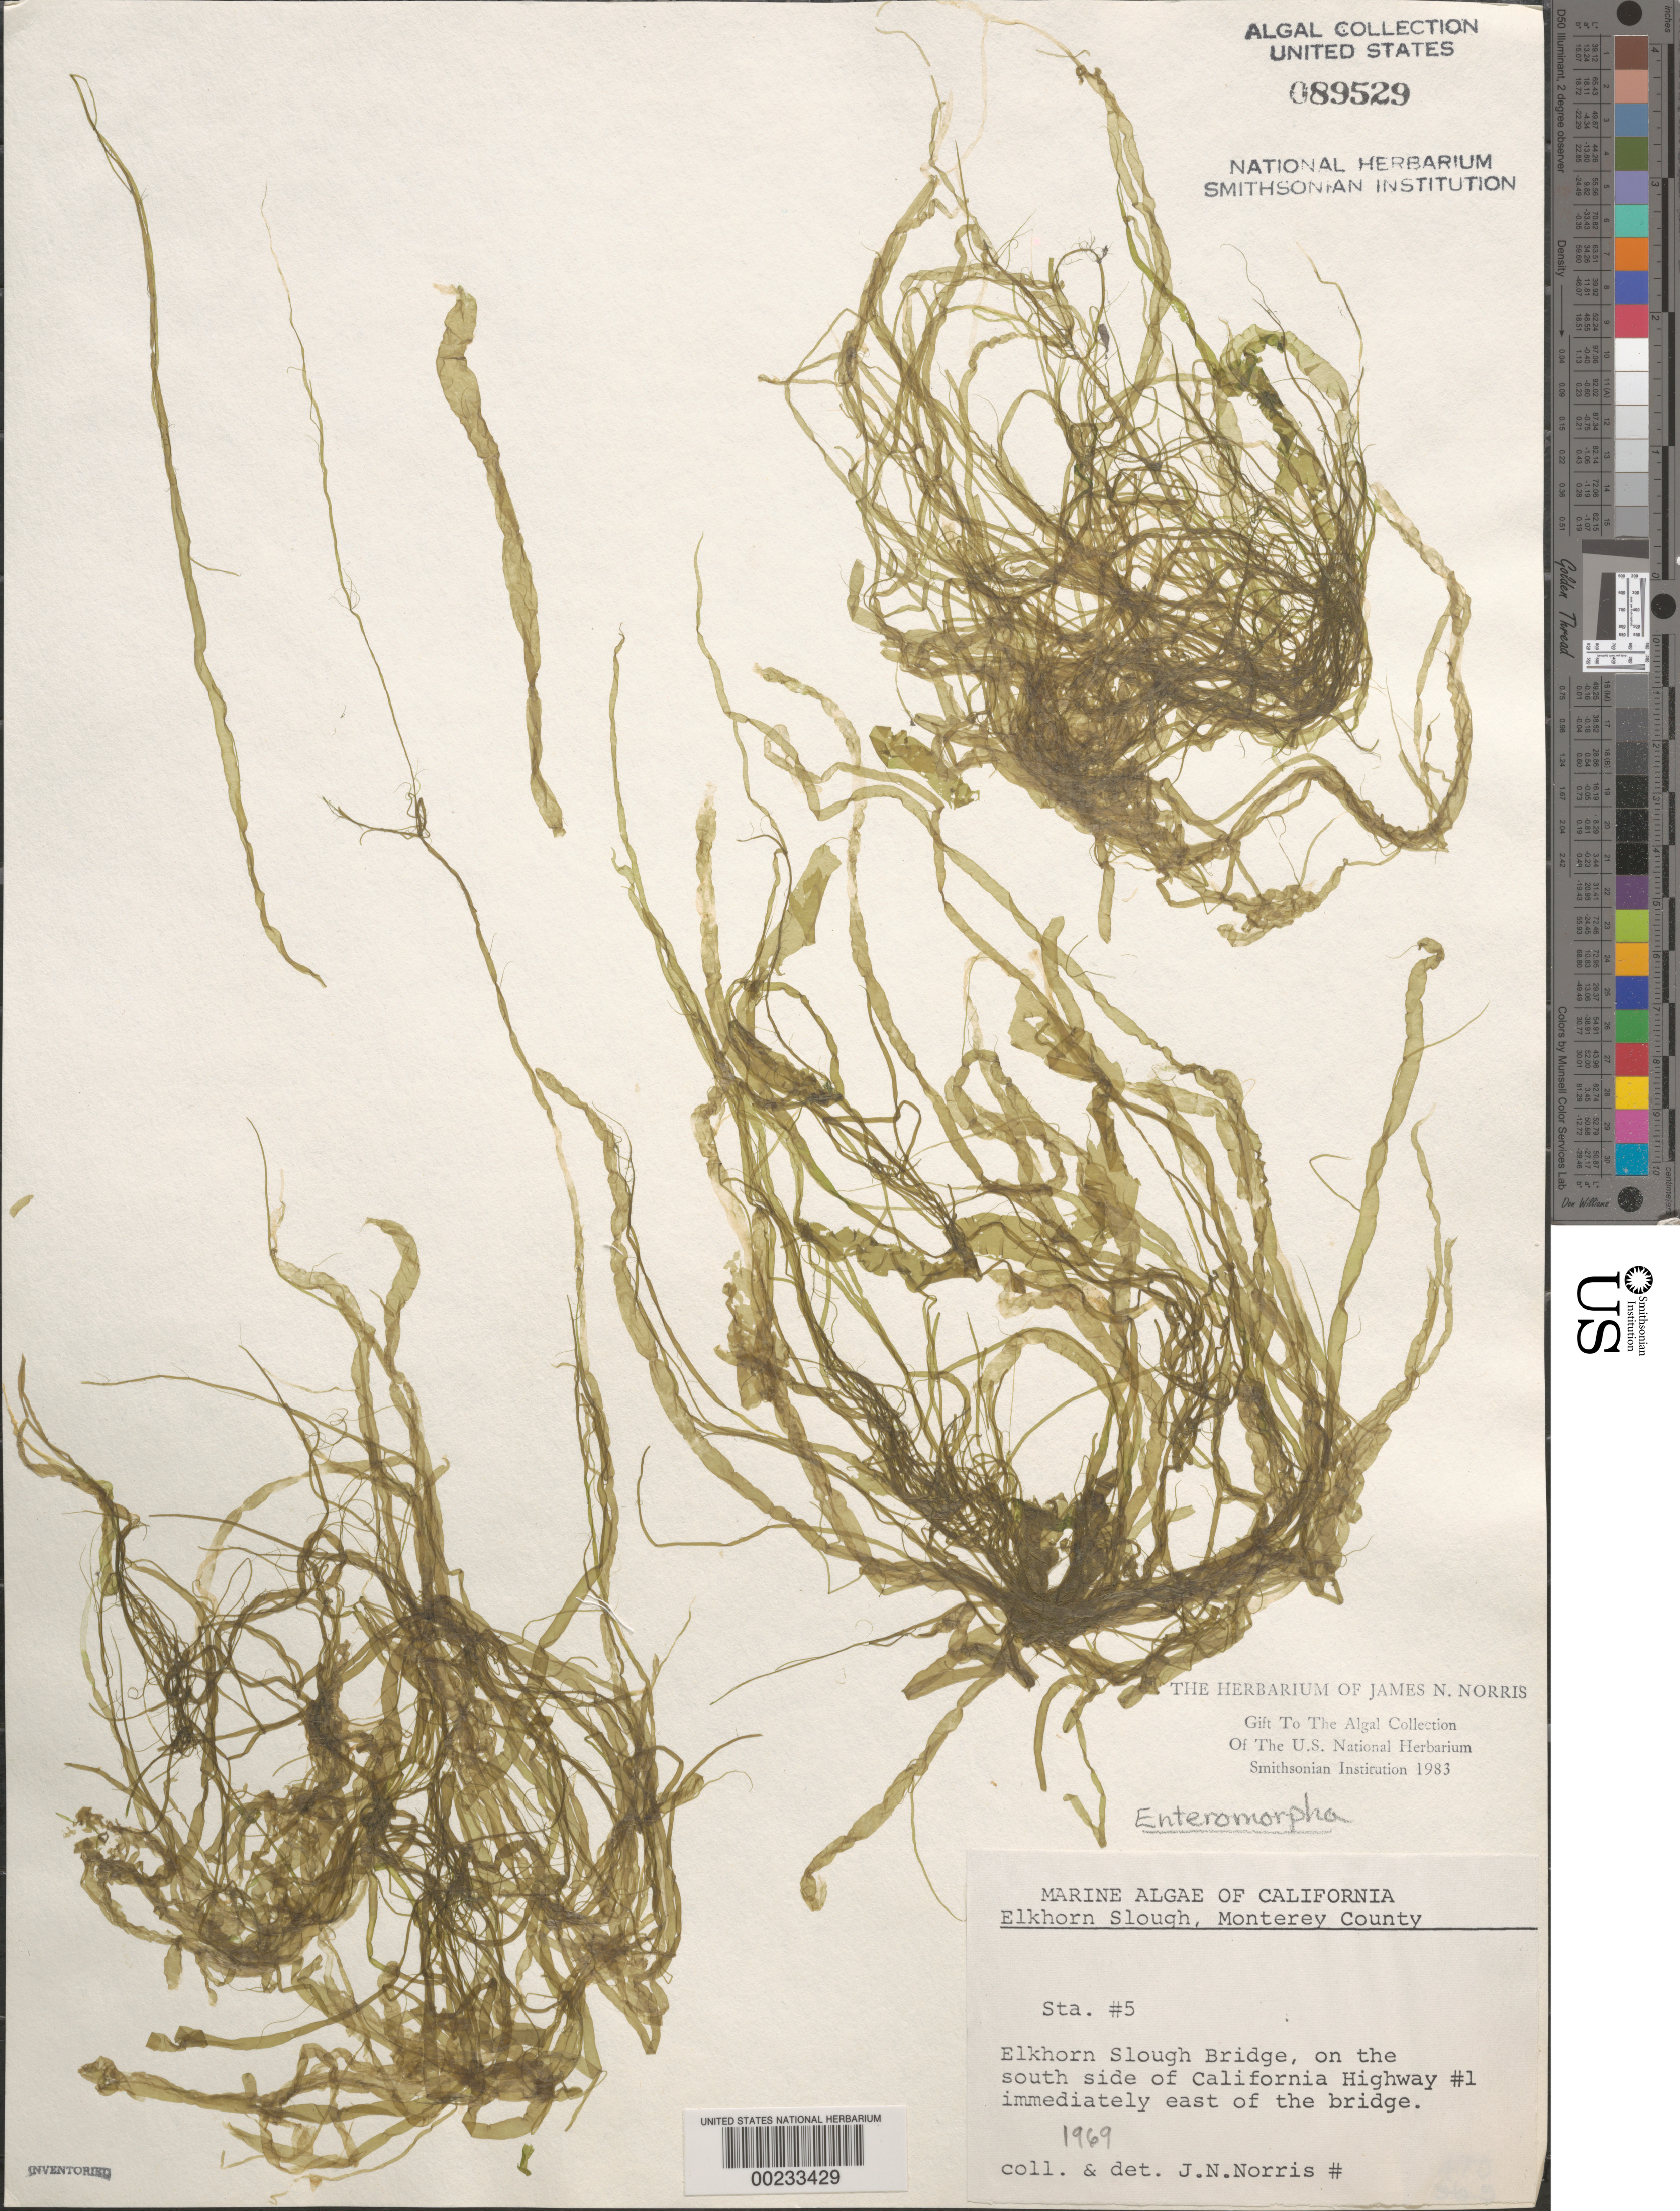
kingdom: Plantae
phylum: Chlorophyta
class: Ulvophyceae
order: Ulvales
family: Ulvaceae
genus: Ulva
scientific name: Ulva sp.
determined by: Algae name updating Project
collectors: J. N. Norris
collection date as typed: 1969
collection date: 1969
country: United States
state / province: California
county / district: Monterey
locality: Elkhorn Slough, Elkhorn Slough Bridge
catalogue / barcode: US 89529